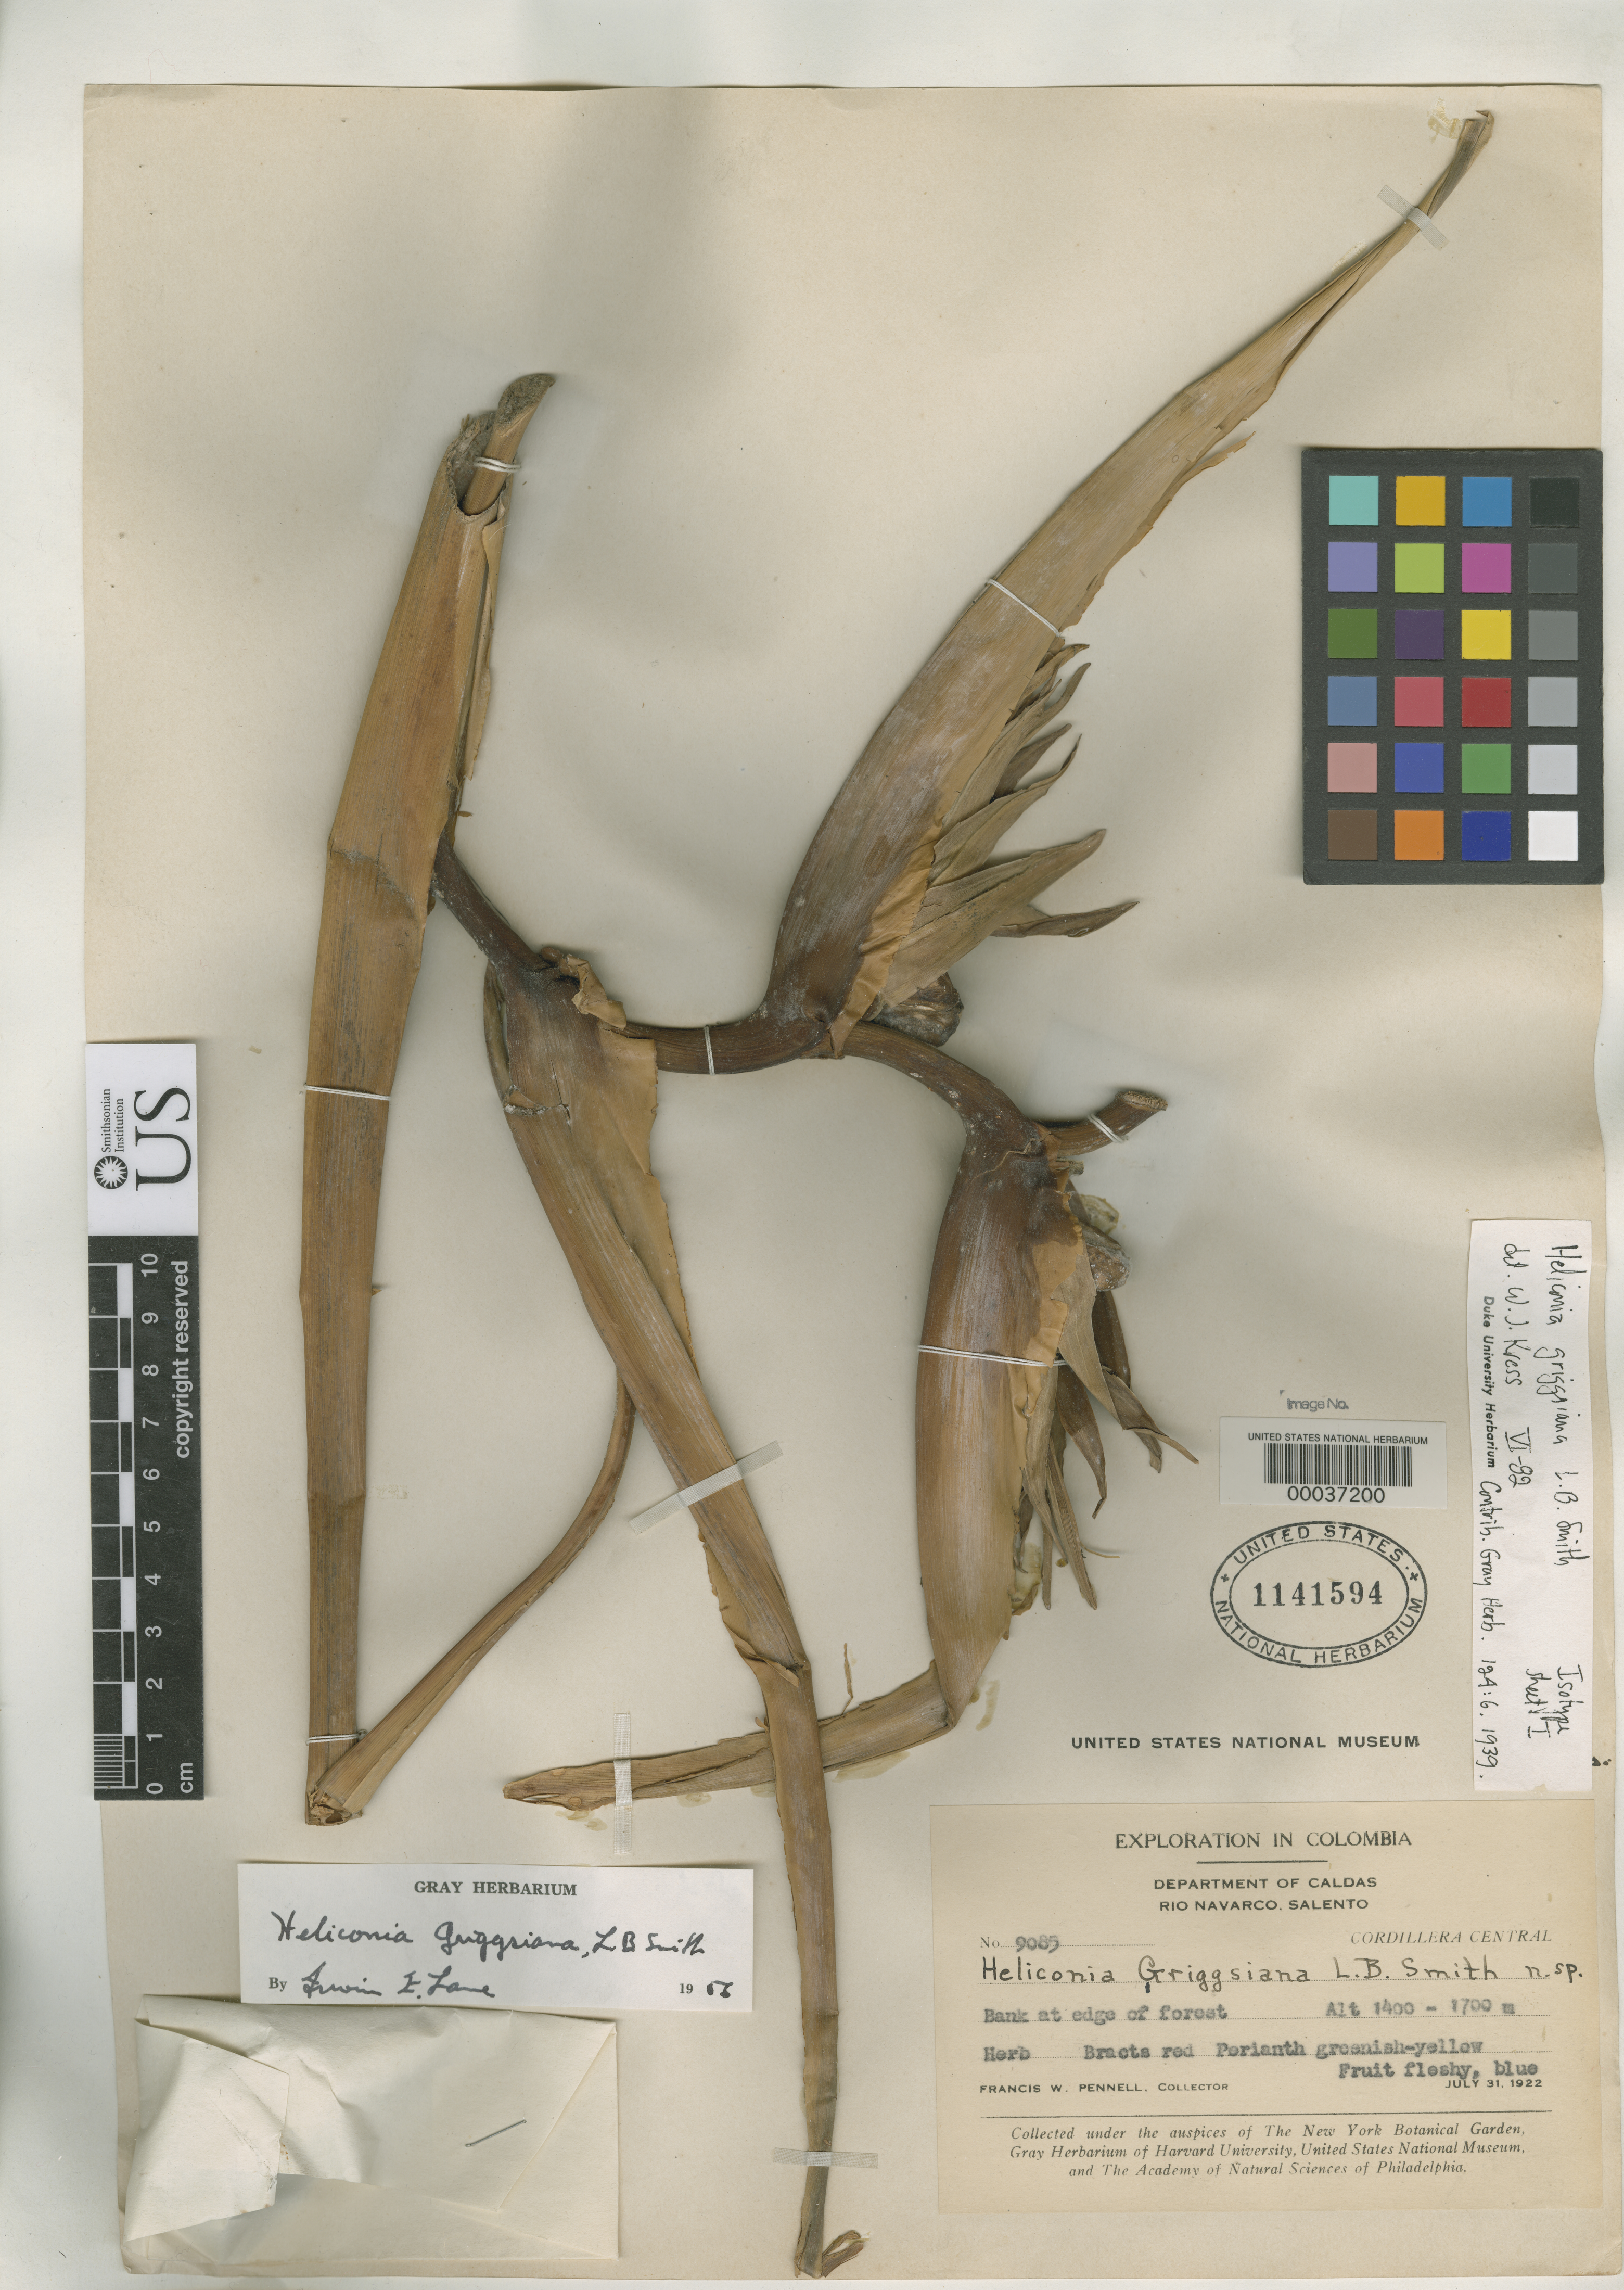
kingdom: Plantae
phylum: Tracheophyta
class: Liliopsida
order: Zingiberales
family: Heliconiaceae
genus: Heliconia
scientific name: Heliconia griggsiana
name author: L.B. Sm.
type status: Isotype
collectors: F. W. Pennell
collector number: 9085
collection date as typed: Jul 1922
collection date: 1922-07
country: Colombia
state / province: Caldas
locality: Rio Navarco, Salento.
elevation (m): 1400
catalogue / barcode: US 1141594